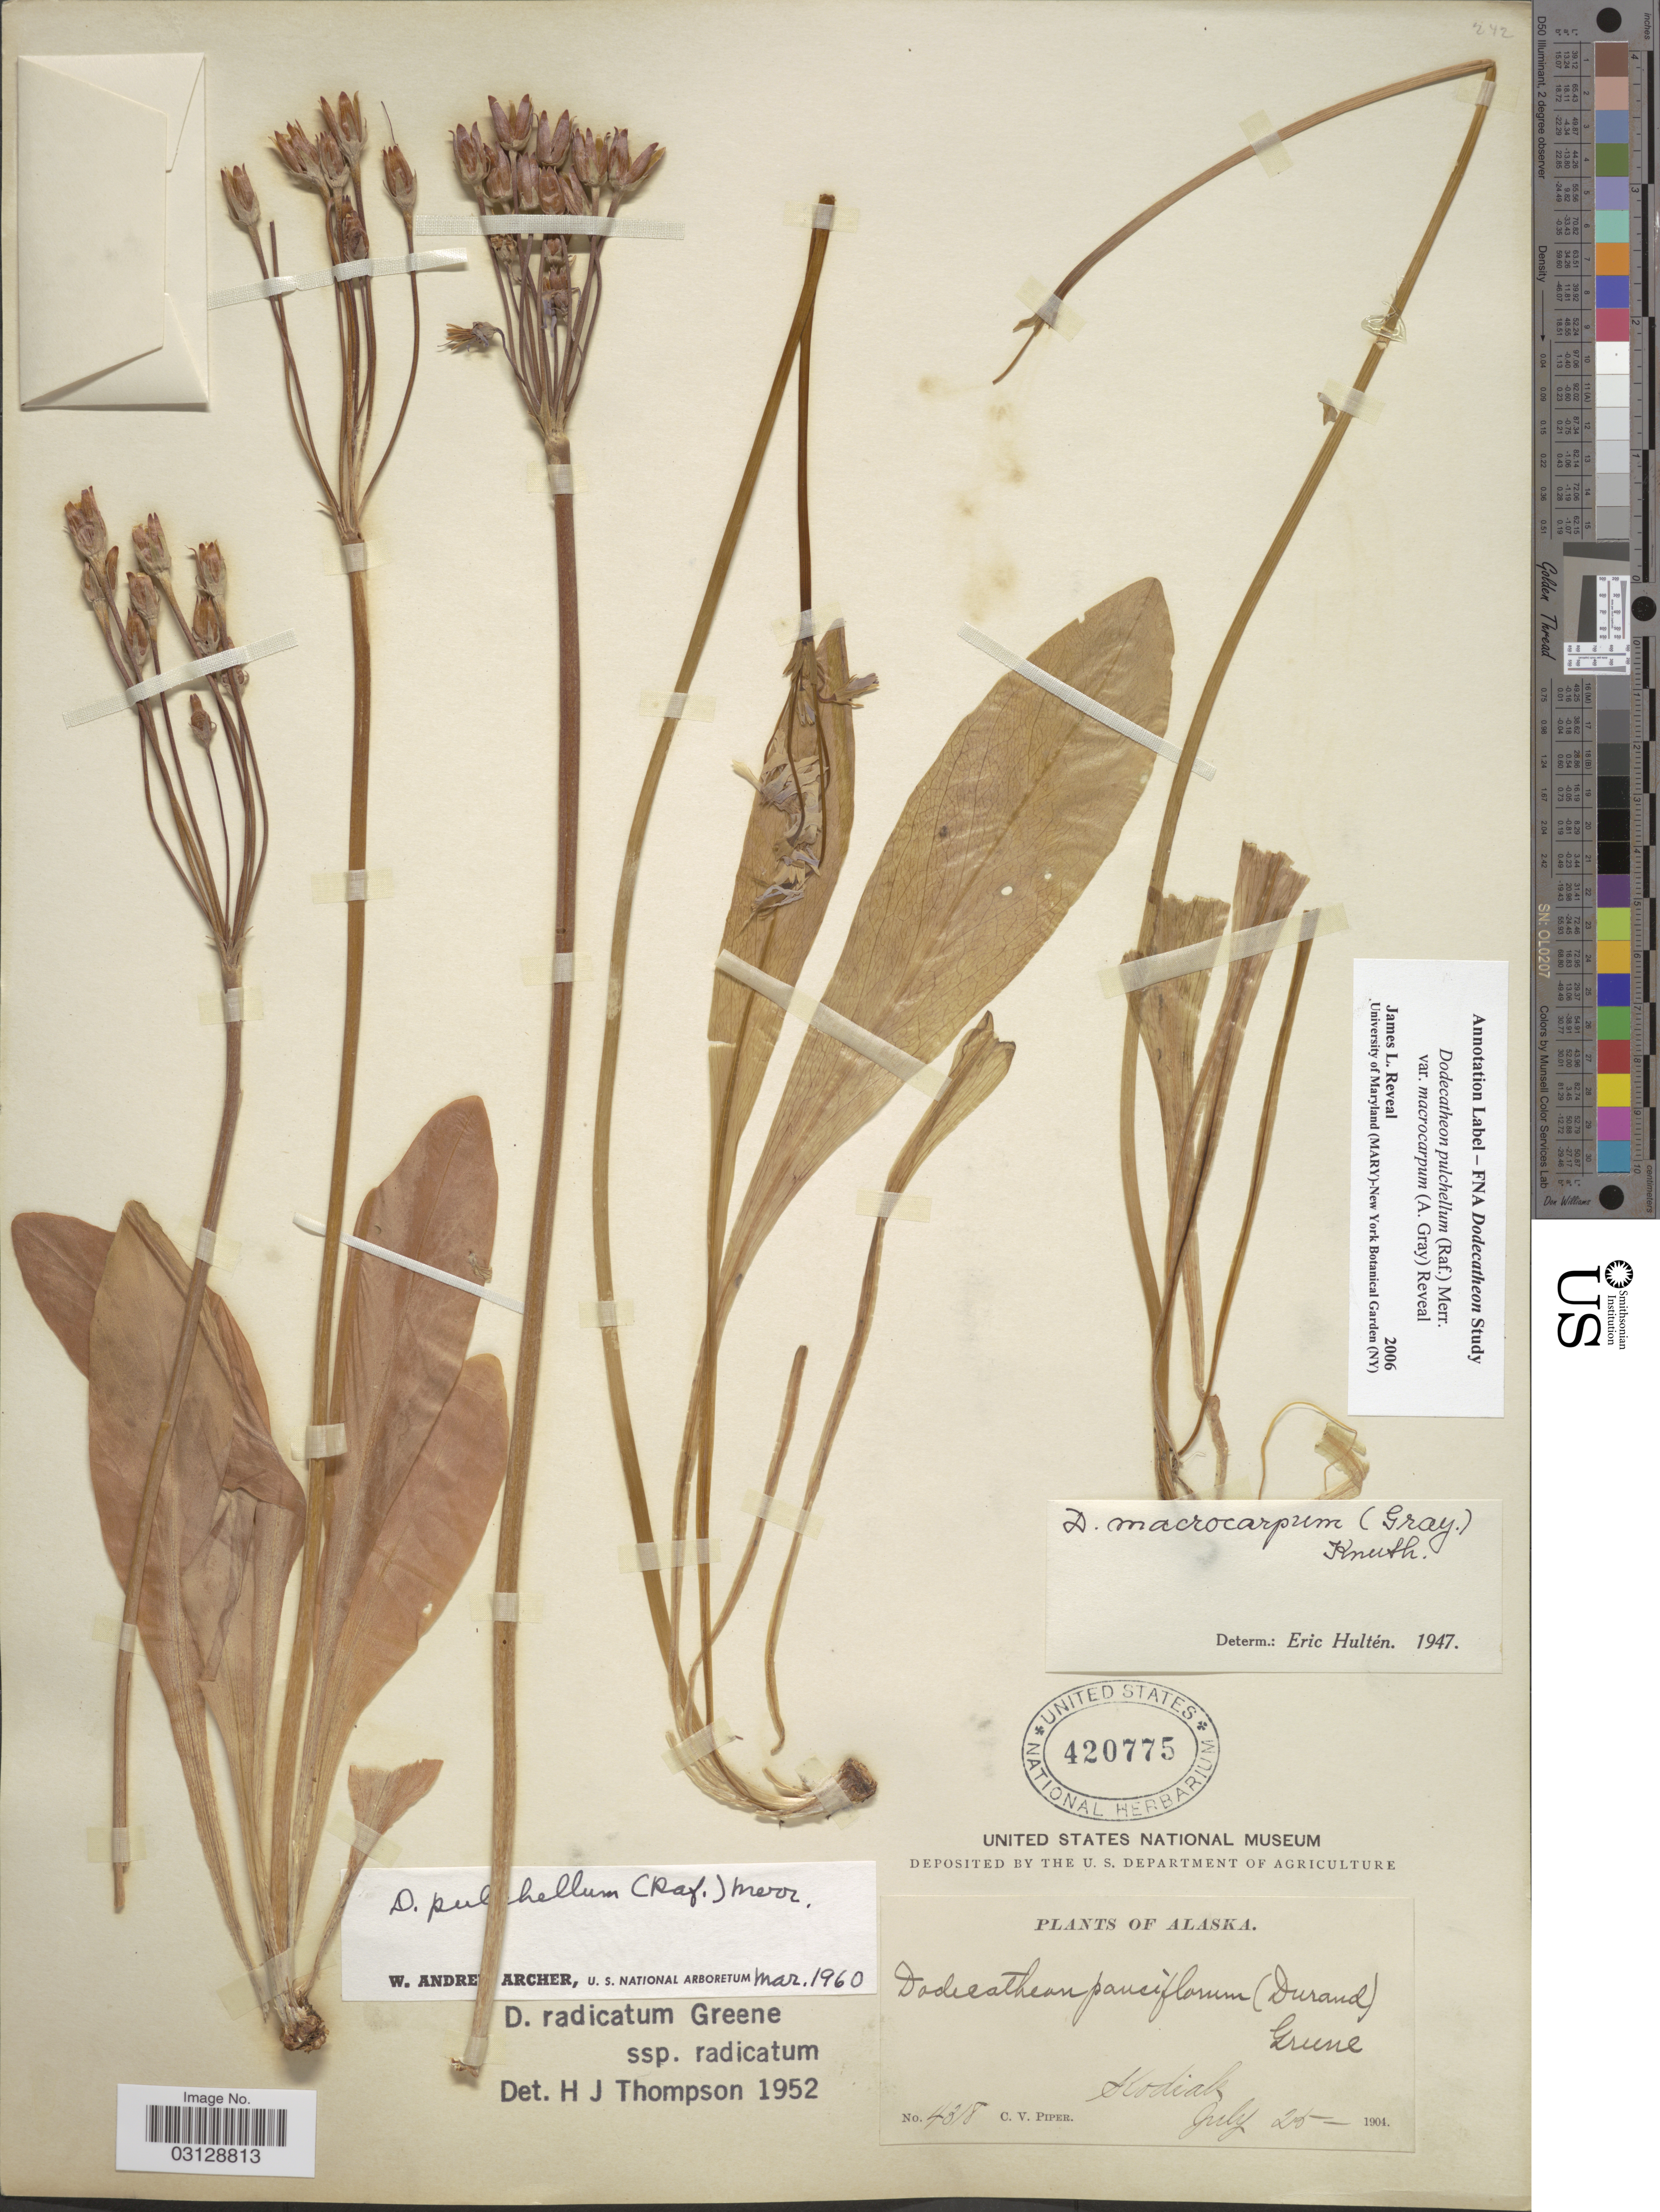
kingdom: Plantae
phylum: Tracheophyta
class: Magnoliopsida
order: Ericales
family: Primulaceae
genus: Dodecatheon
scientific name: Dodecatheon pulchellum var. macrocarpum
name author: (A. Gray) Reveal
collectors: C. V. Piper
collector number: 4318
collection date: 1904-07-25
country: United States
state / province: Alaska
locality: Kodiak.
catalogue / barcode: US 420775